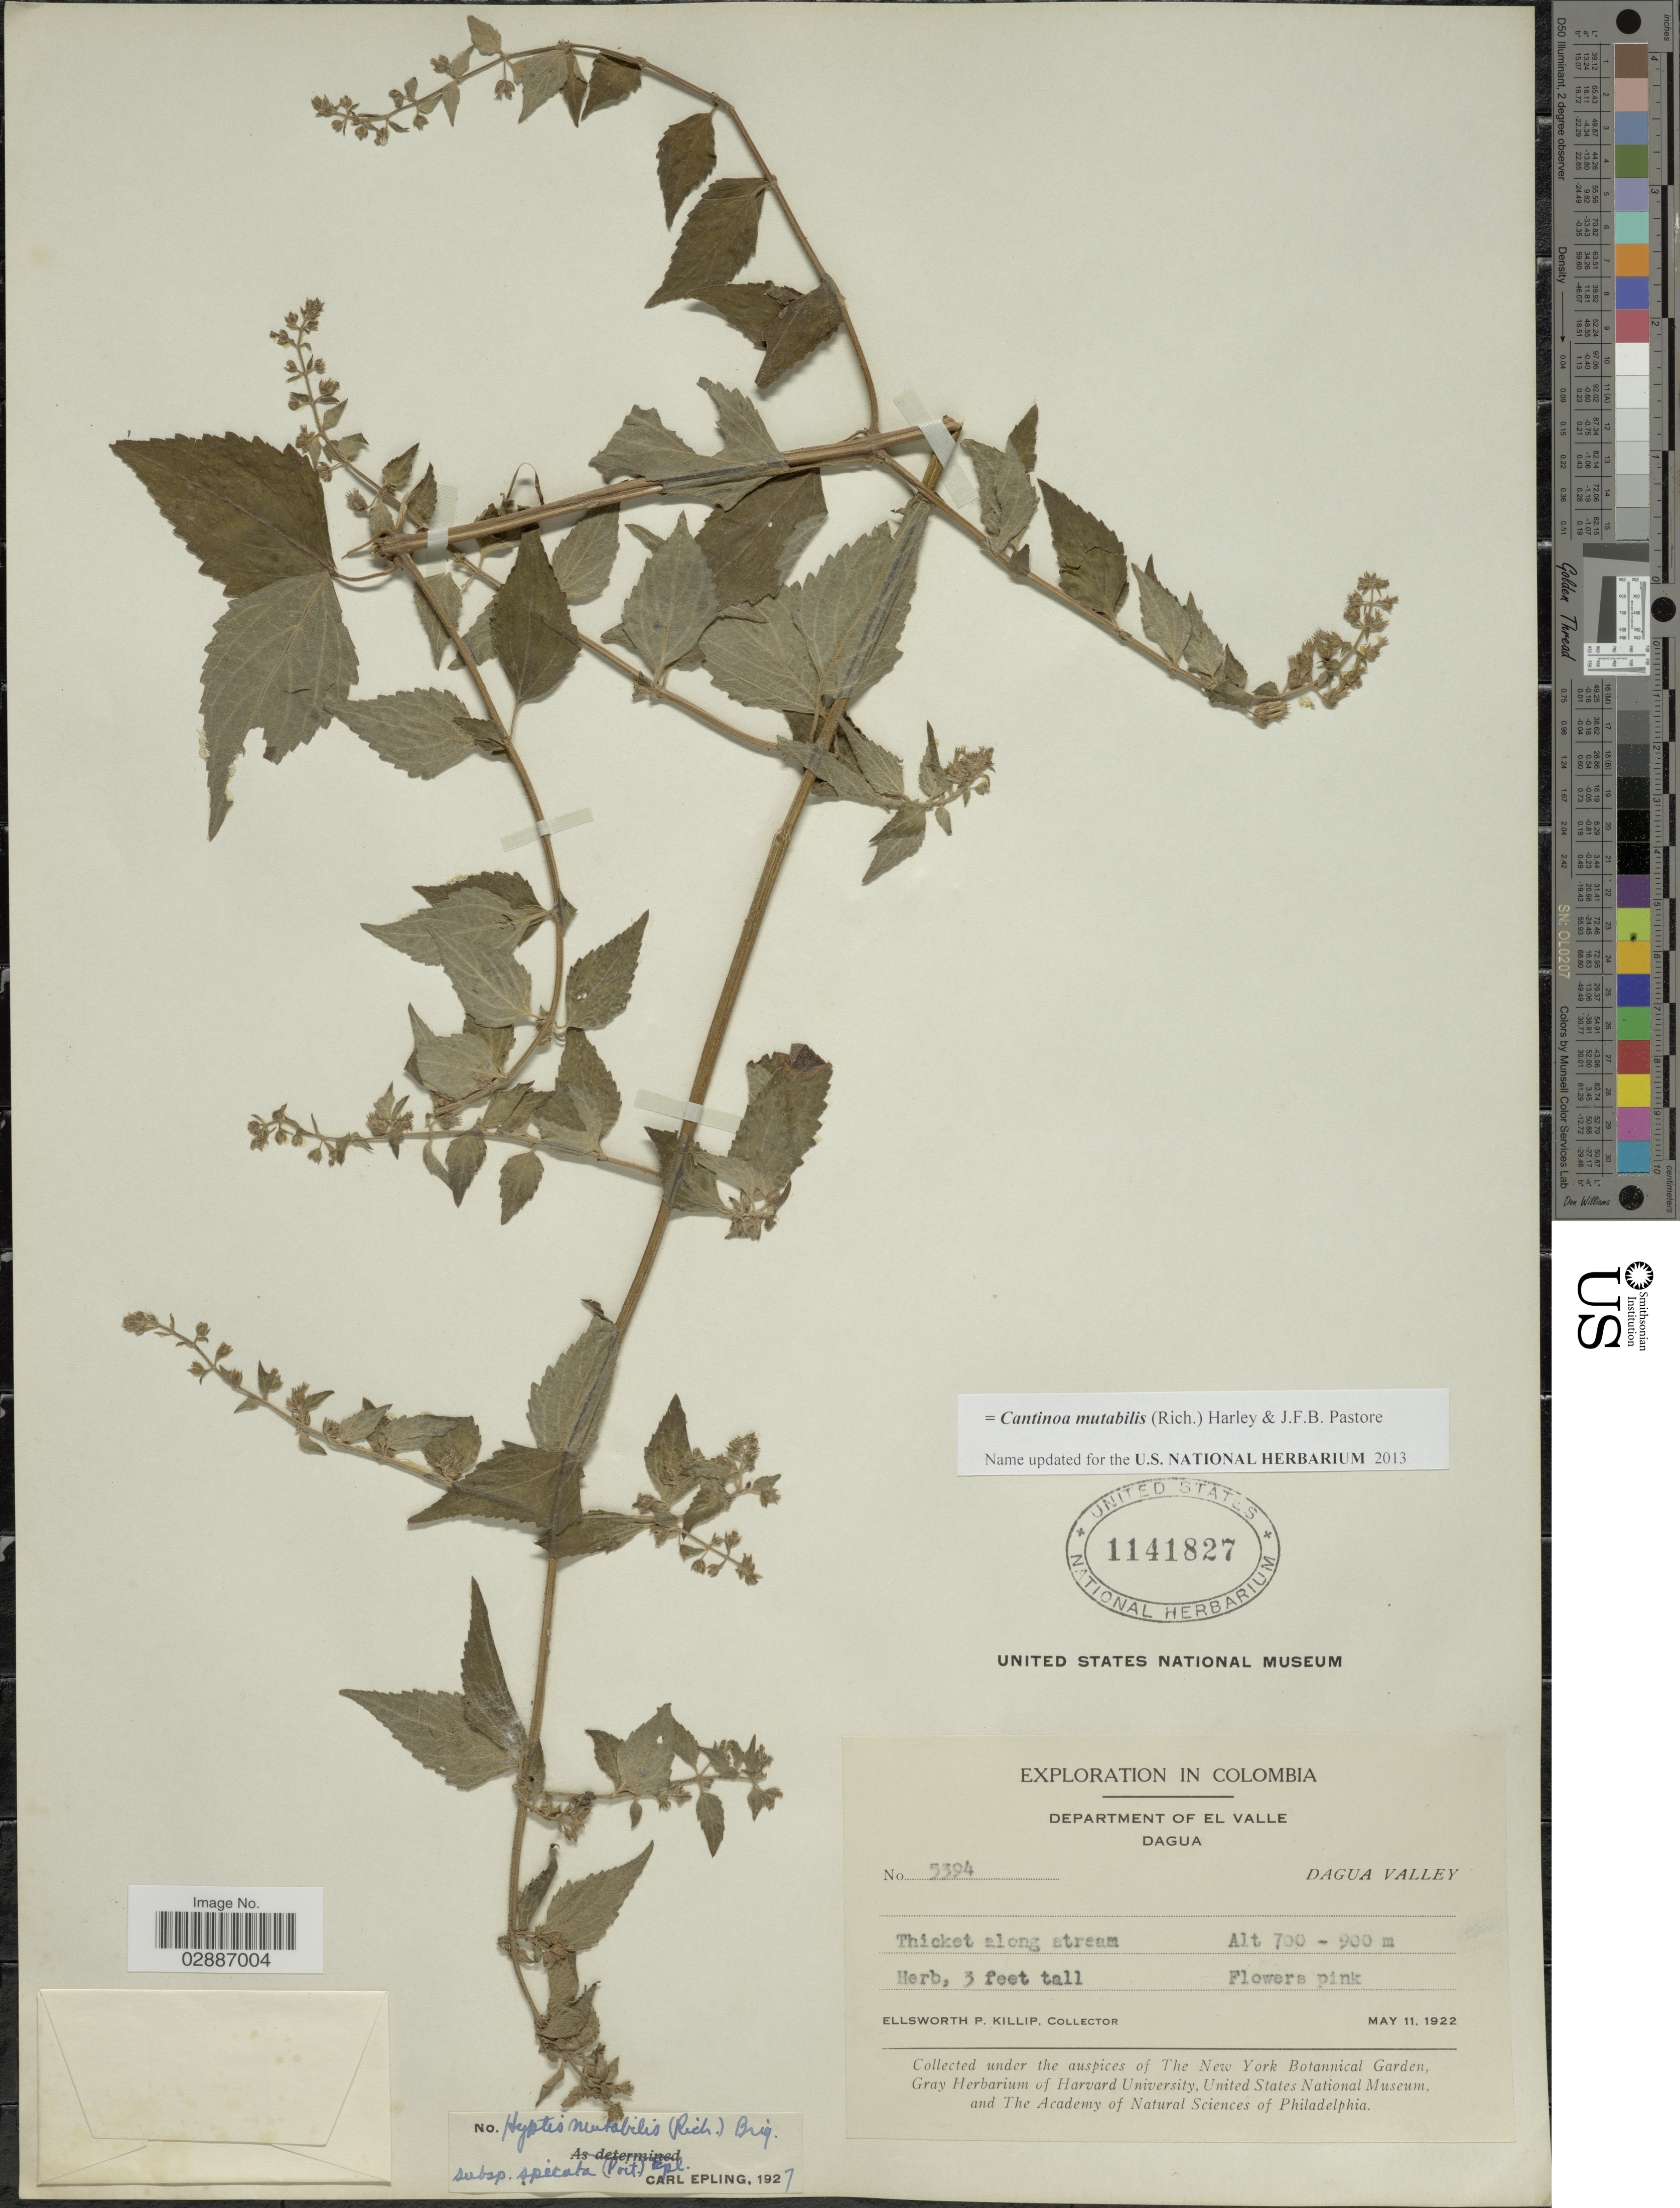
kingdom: Plantae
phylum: Tracheophyta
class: Magnoliopsida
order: Lamiales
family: Lamiaceae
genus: Cantinoa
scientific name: Cantinoa mutabilis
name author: (Epling) Harley & J.F.B. Pastore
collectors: E. P. Killip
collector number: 5394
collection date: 1922-05-11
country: Colombia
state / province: Valle del Cauca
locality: Department of El Valle. Dagua. Dagua Valley.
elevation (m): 700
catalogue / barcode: US 1141827